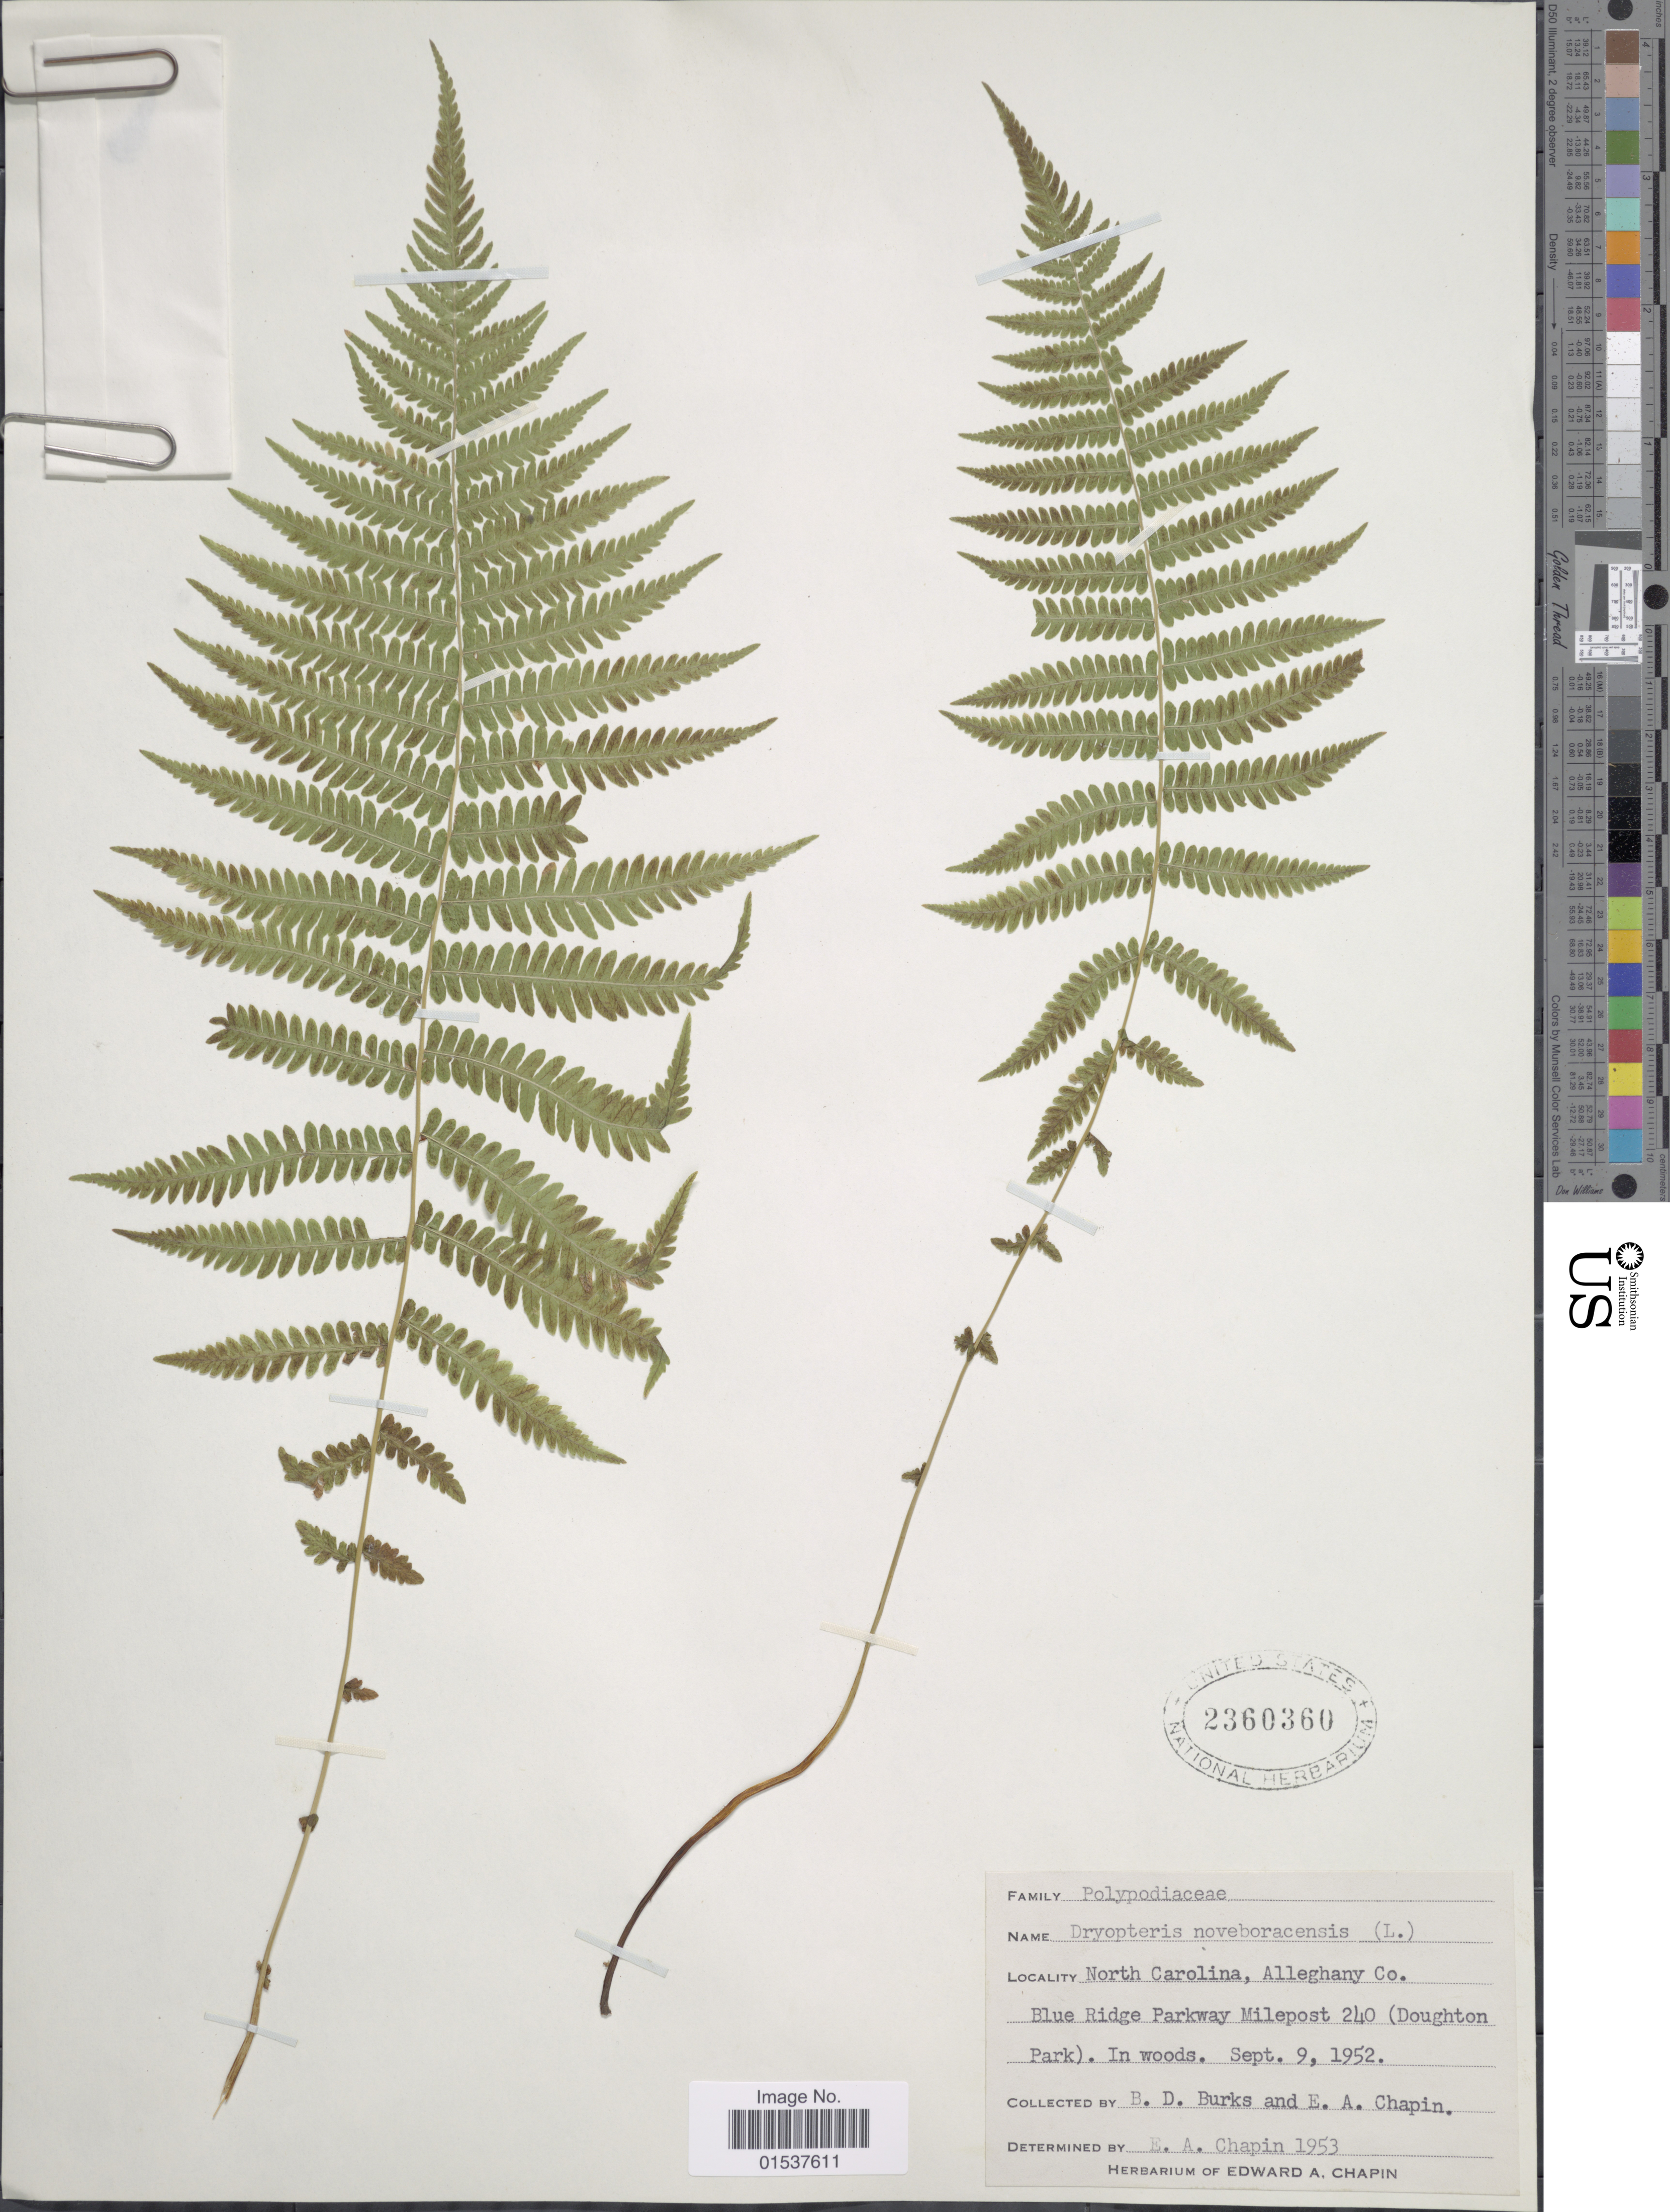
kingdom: Plantae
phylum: Tracheophyta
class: Polypodiopsida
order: Polypodiales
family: Thelypteridaceae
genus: Parathelypteris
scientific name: Parathelypteris noveboracensis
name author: (L.) Ching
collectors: B. Burks & E. Chapin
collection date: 1952-09-09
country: United States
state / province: North Carolina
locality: North Carolina, Alleghany Co. Blue Ridge Parkway Milepost 240 (Doughton Park).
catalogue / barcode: US 2360360